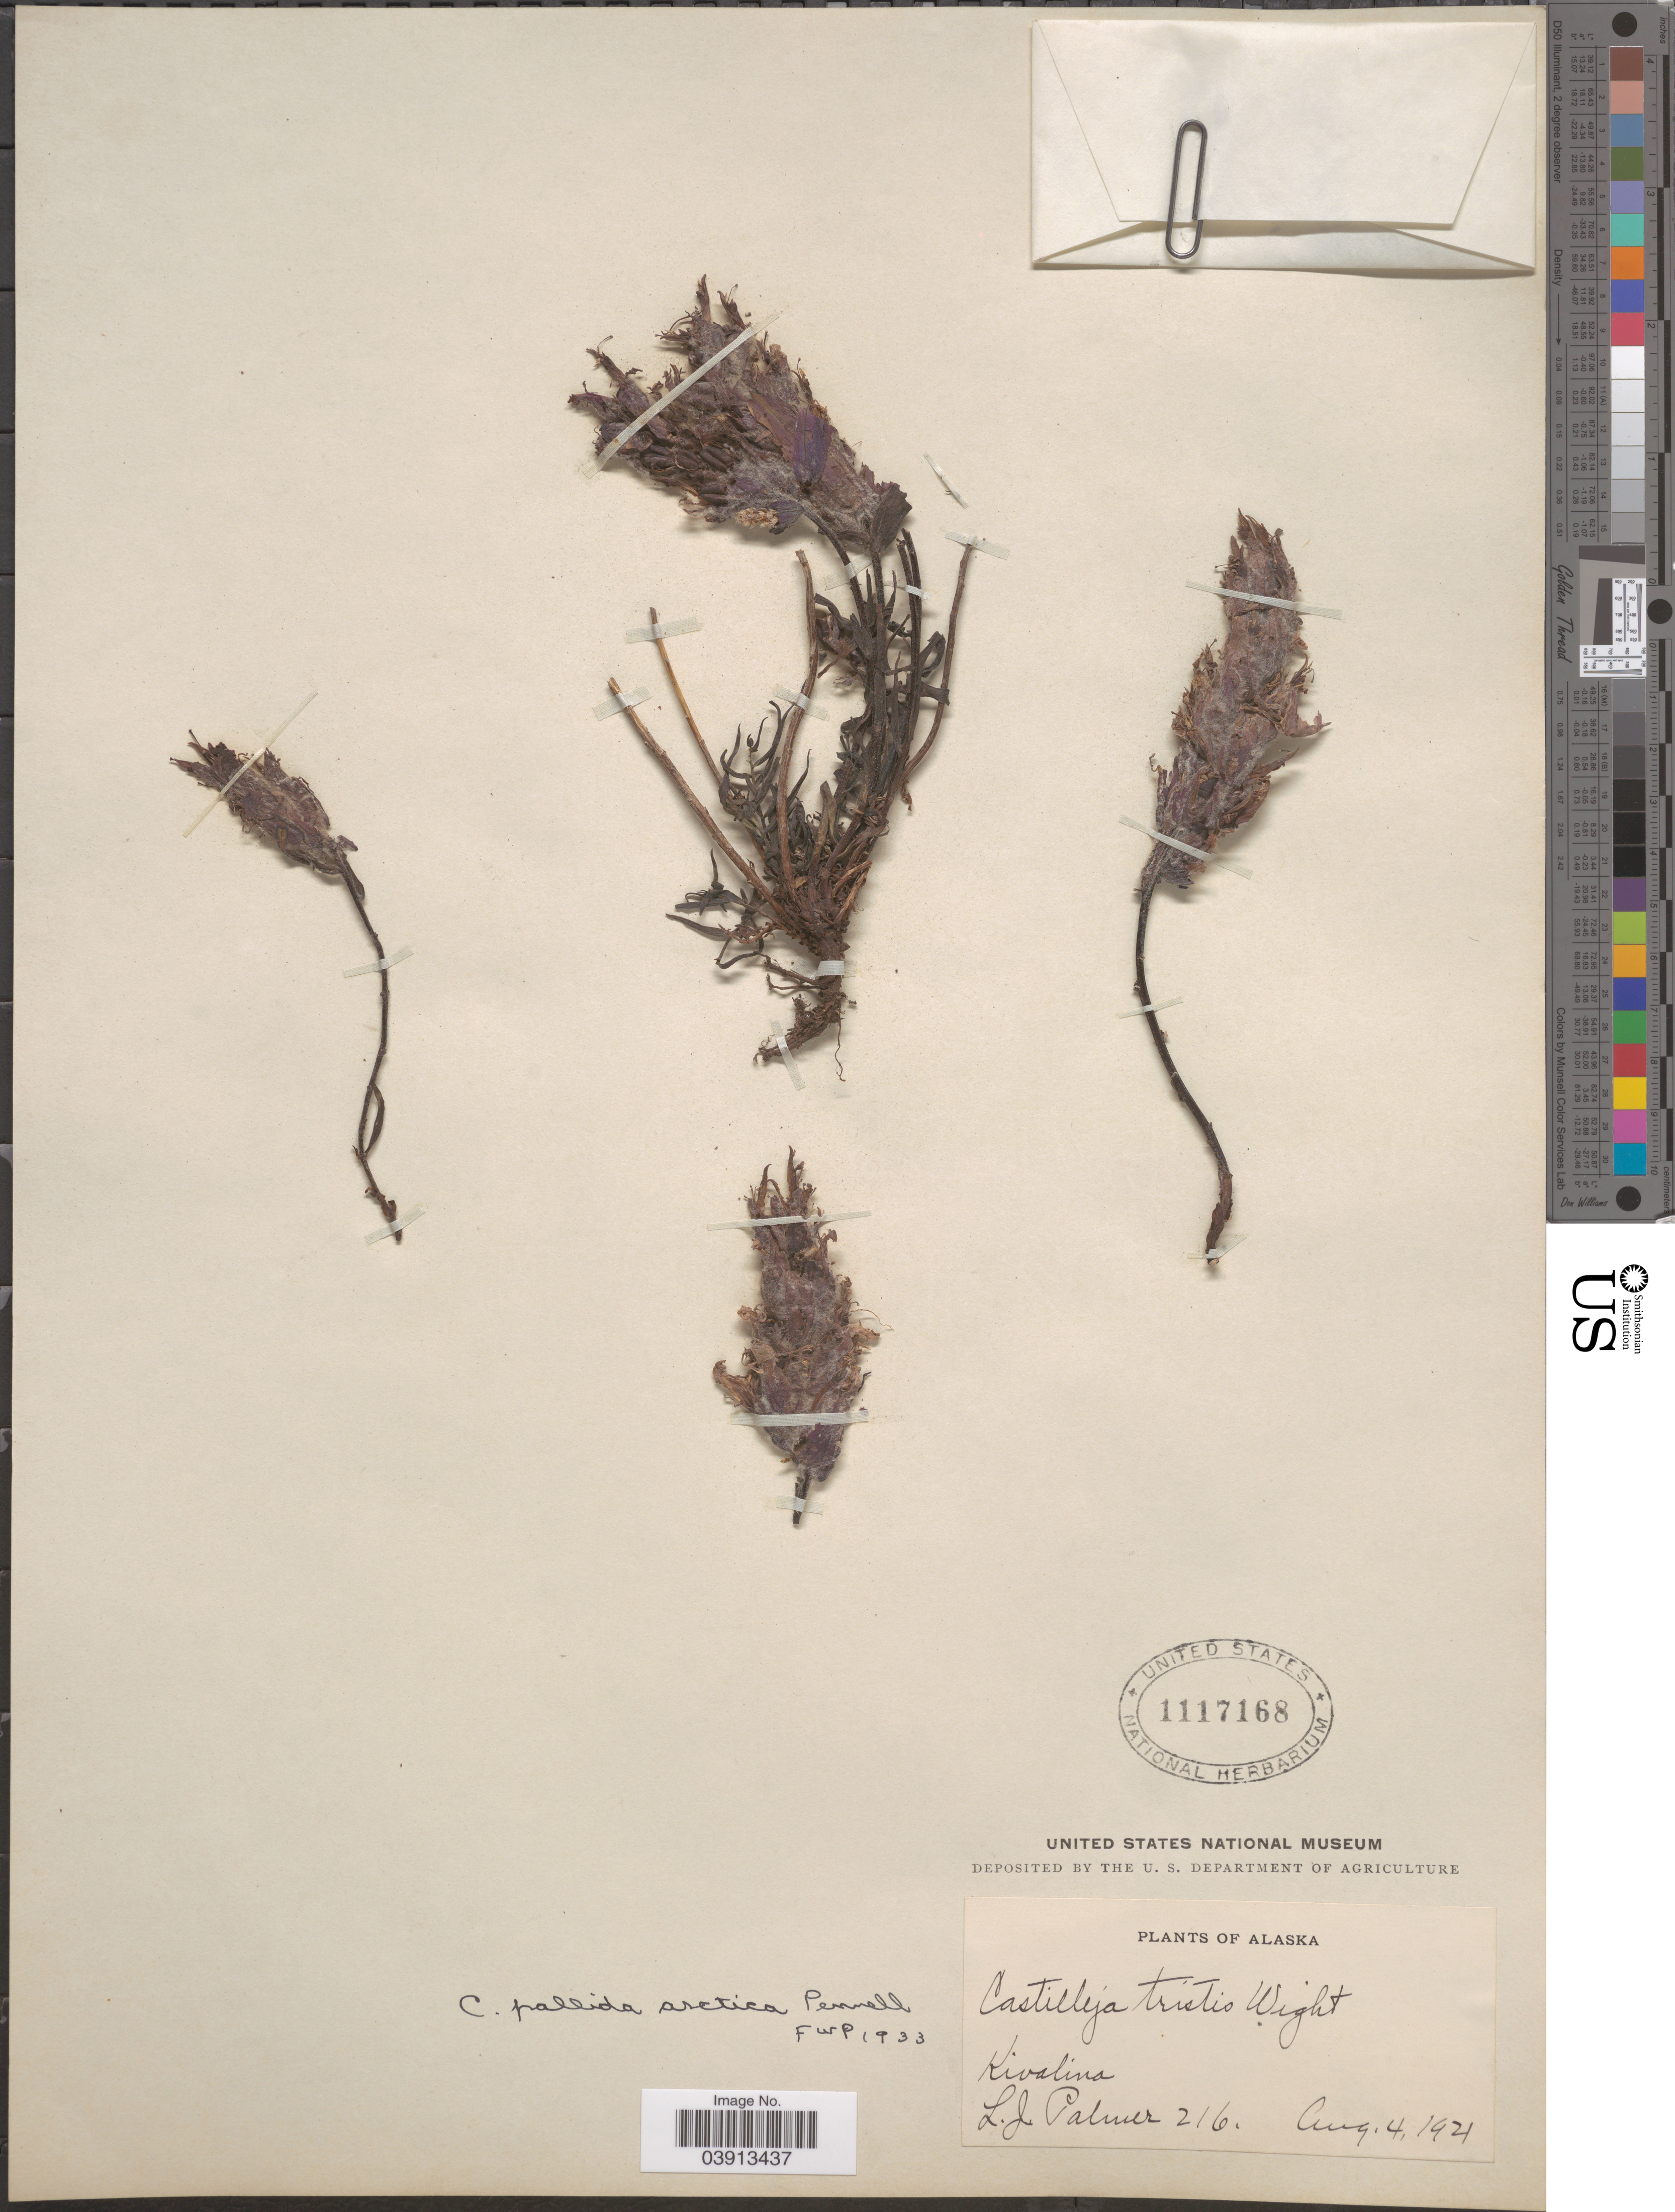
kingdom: Plantae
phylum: Tracheophyta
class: Magnoliopsida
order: Lamiales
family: Orobanchaceae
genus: Castilleja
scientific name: Castilleja pallida var. elegans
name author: (Malte) Pennell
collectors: L. J. Palmer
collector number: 216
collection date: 1921-08-04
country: United States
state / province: Alaska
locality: Kivalina.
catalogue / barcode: US 1117168